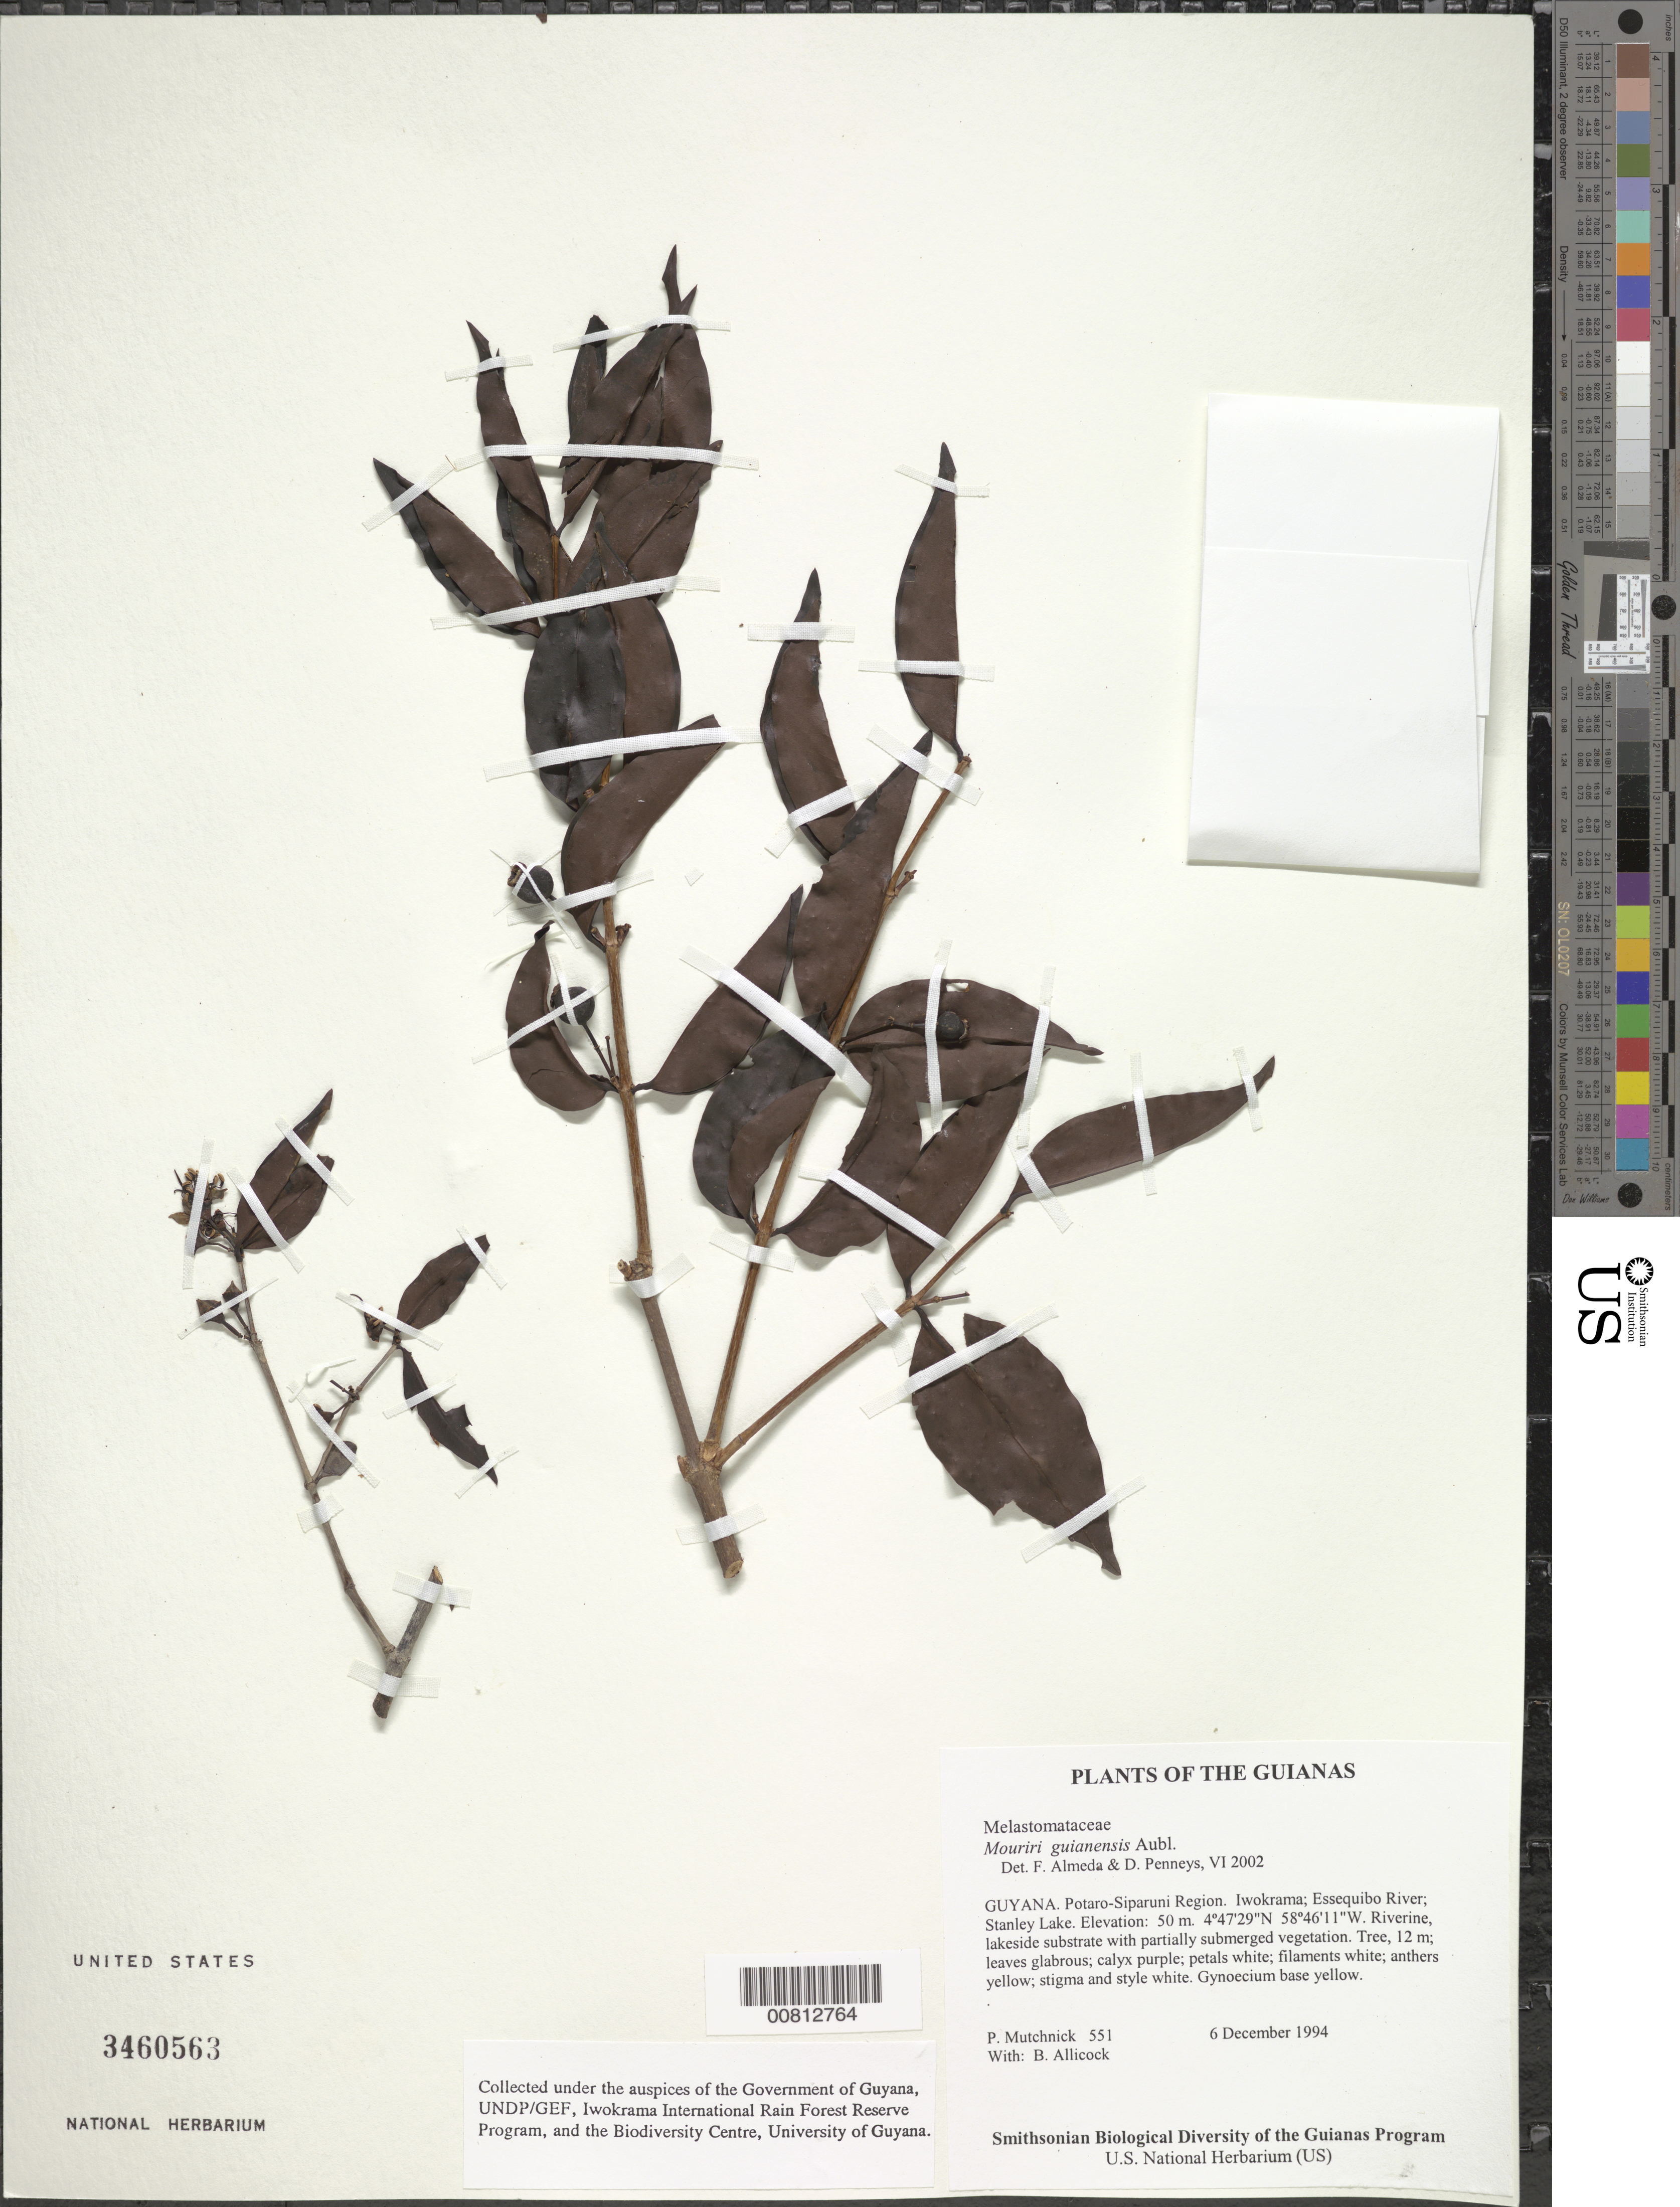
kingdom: Plantae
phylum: Tracheophyta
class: Magnoliopsida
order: Myrtales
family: Melastomataceae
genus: Mouriri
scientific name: Mouriri guianensis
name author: Aubl.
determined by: Almeda, F.; Penneys, D. S.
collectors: P. Mutchnick & B. Allicock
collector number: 551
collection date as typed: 6 December 1994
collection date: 1994-12-06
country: Guyana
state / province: Potaro-Siparuni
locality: Iwokrama; Essequibo River; Stanley Lake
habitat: Riverine, lakeside substrate with partially submerged vegetation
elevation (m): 50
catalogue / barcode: US 3460563